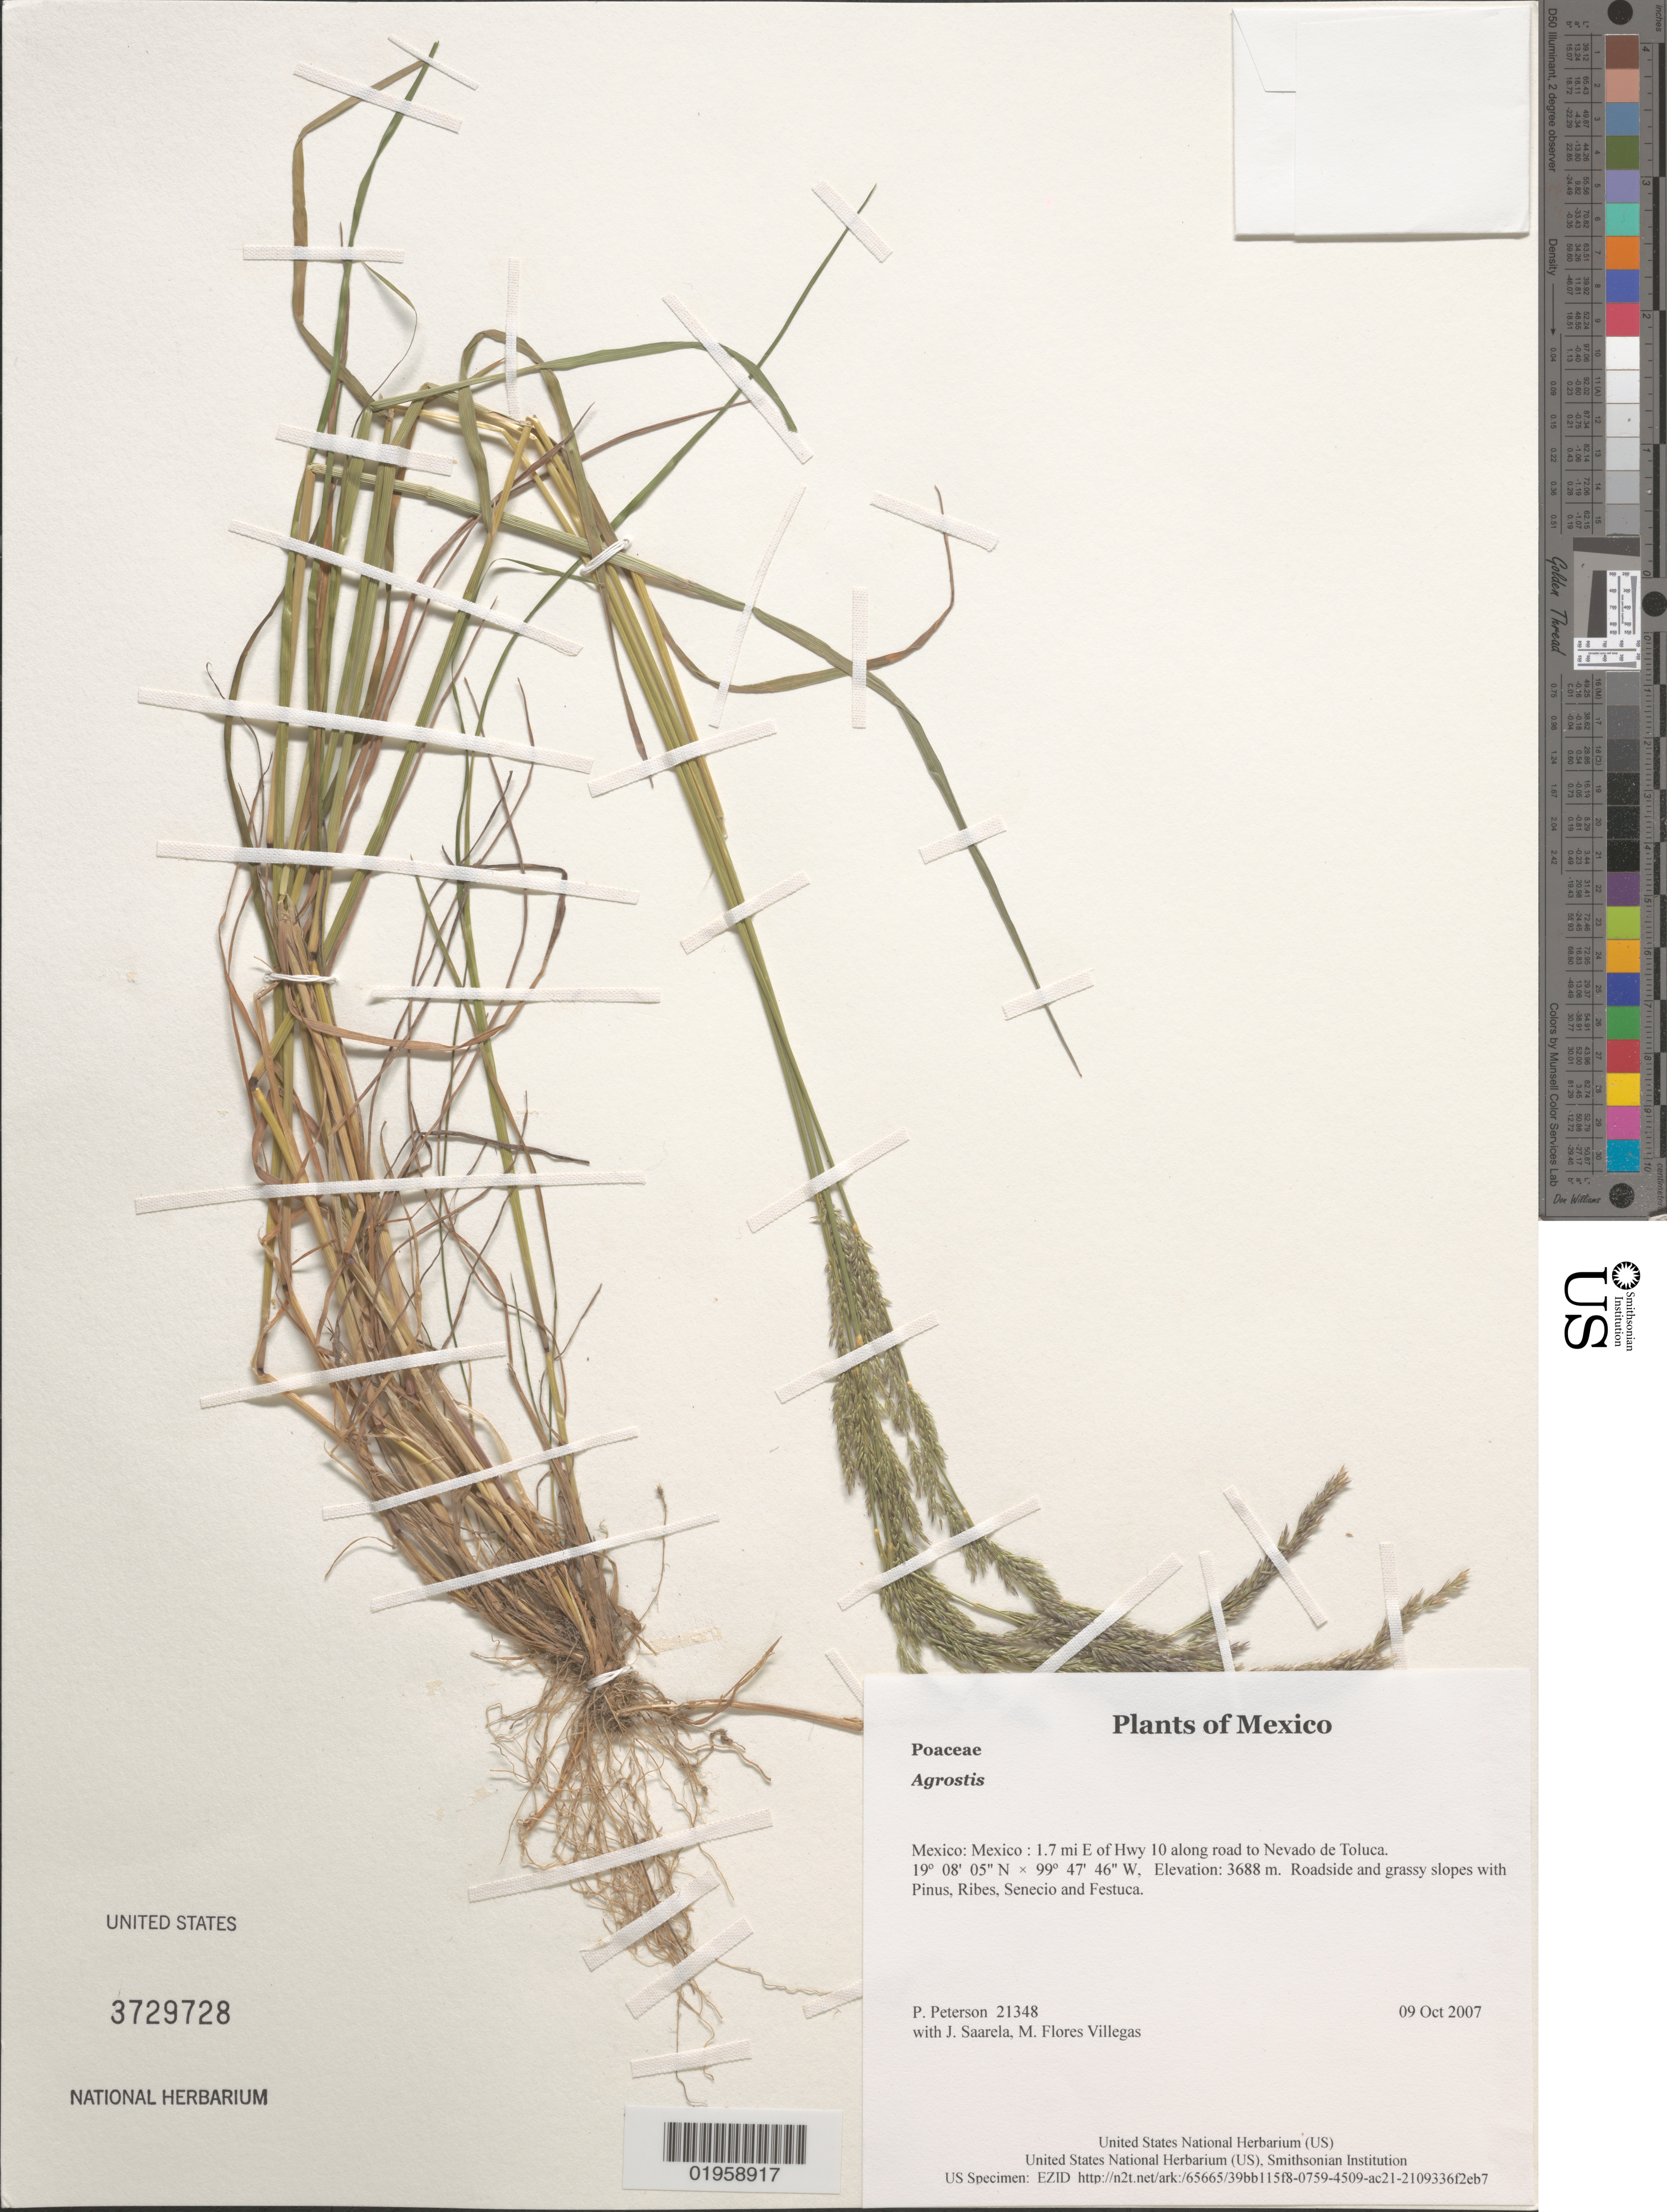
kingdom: Plantae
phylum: Tracheophyta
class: Liliopsida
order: Poales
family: Poaceae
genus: Agrostis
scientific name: Agrostis sp.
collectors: P. M. Peterson, J. Saarela & M. Flores Villegas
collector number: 21348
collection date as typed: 09 Oct 2007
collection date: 2007-10-09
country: Mexico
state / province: México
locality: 1.7 mi E of Hwy 10 along road to Nevado de Toluca.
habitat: Roadside and grassy slopes with Pinus, Ribes, Senecio and Festuca.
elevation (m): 3688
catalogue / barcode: US 3729728